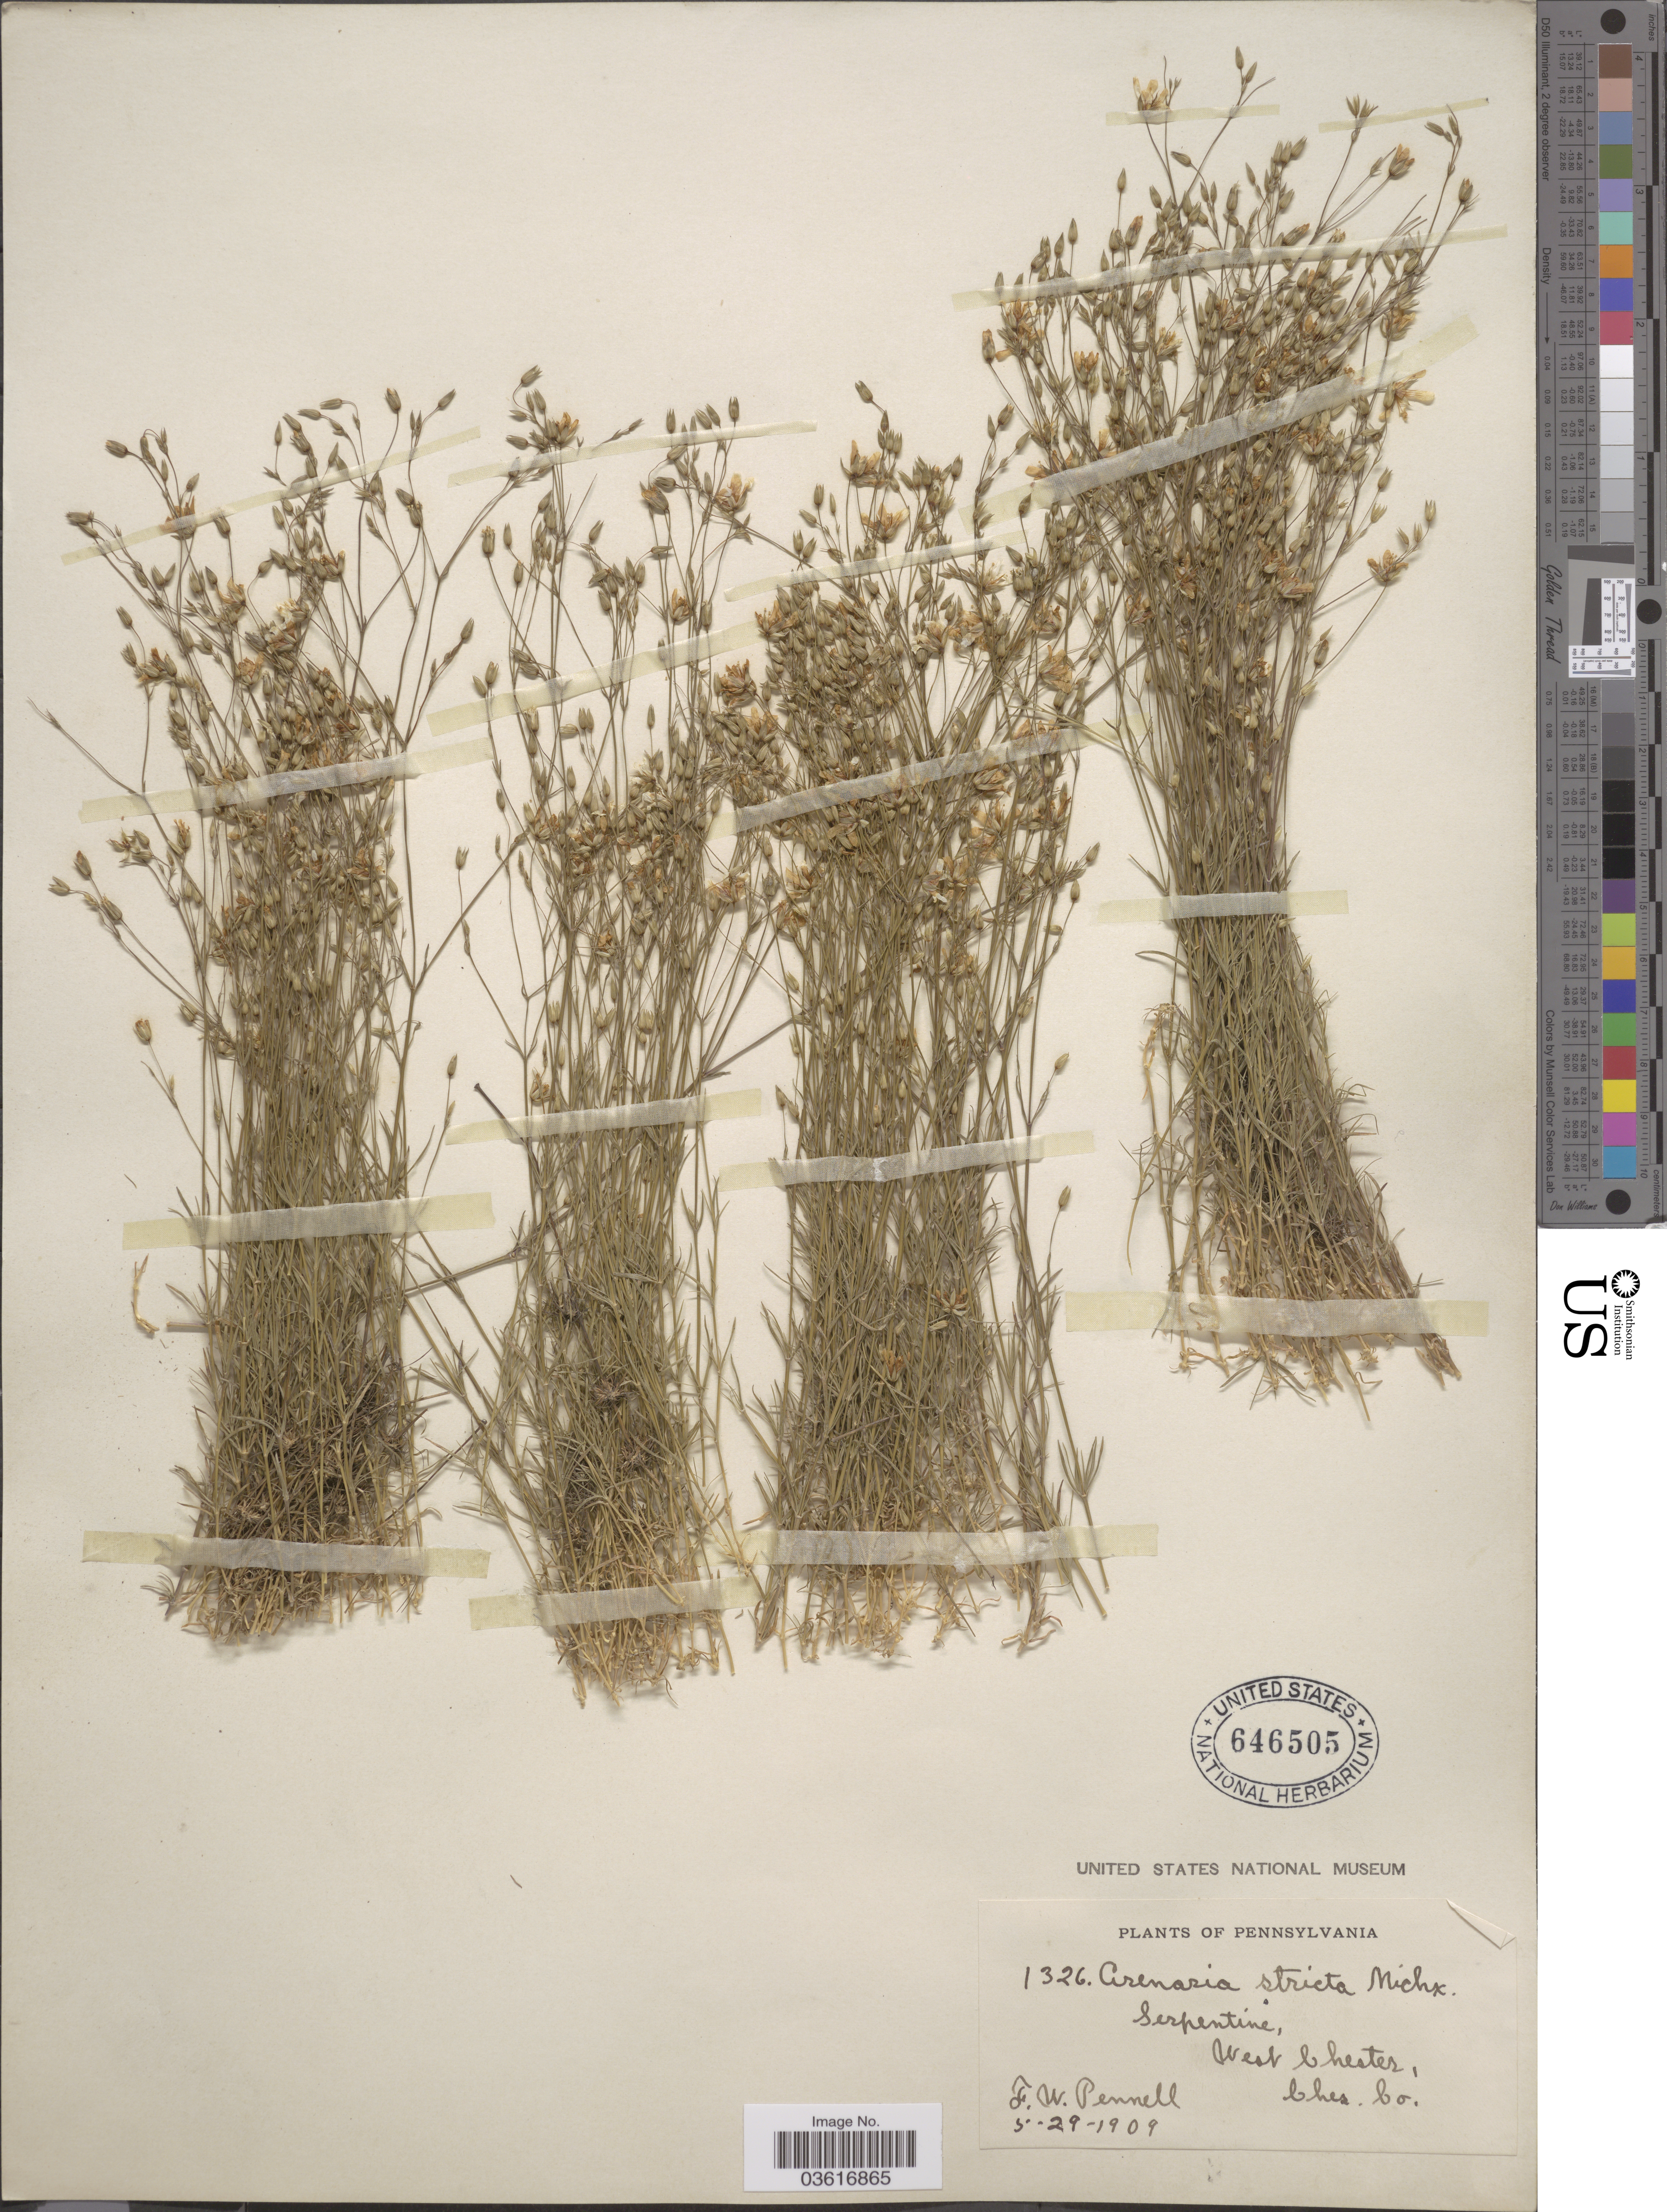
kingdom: Plantae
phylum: Tracheophyta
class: Magnoliopsida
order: Caryophyllales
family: Caryophyllaceae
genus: Minuartia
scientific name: Minuartia stricta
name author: (Sw.) Hiern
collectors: F. W. Pennell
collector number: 1326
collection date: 1909-05-29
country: United States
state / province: Pennsylvania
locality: West Chester, Ches. Co.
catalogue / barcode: US 646505